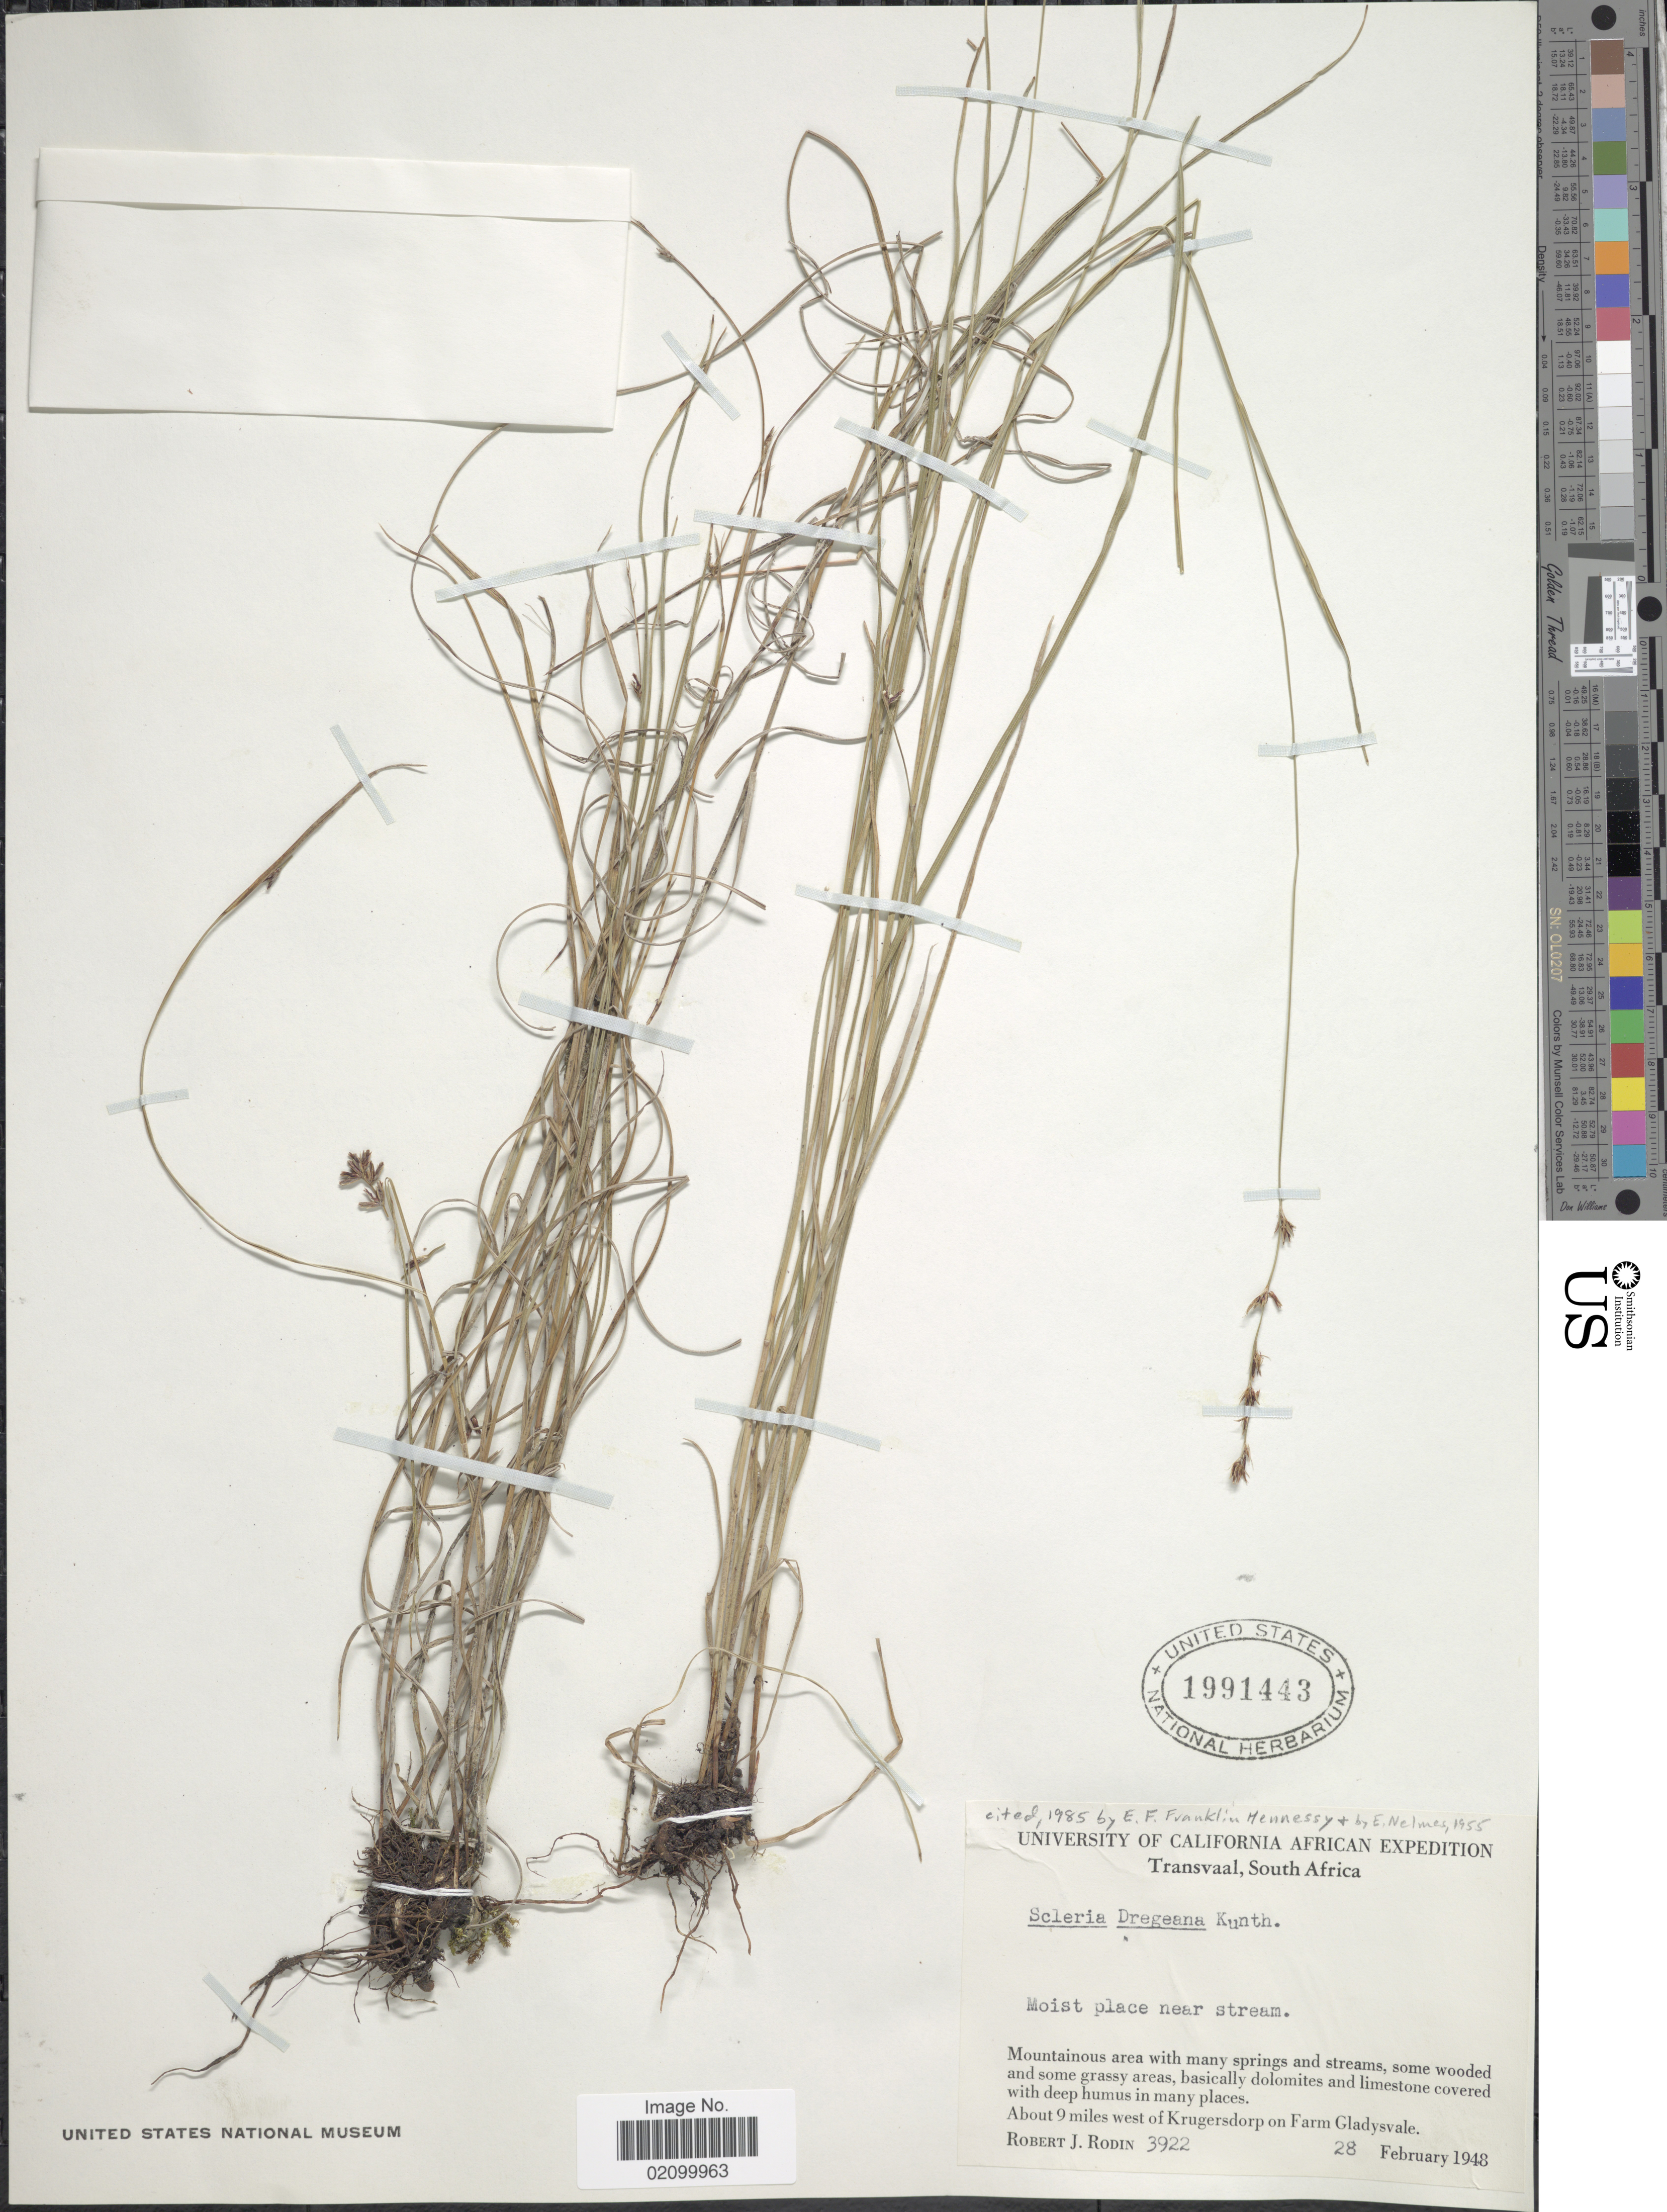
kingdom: Plantae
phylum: Tracheophyta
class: Liliopsida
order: Poales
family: Cyperaceae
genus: Scleria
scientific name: Scleria dregeana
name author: Kunth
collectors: R. J. Rodin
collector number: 3922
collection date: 1948-02-28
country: South Africa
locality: Transvaal. About 9 miles west of Krugersdorp on Farm Gladysvale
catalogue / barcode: US 1991443